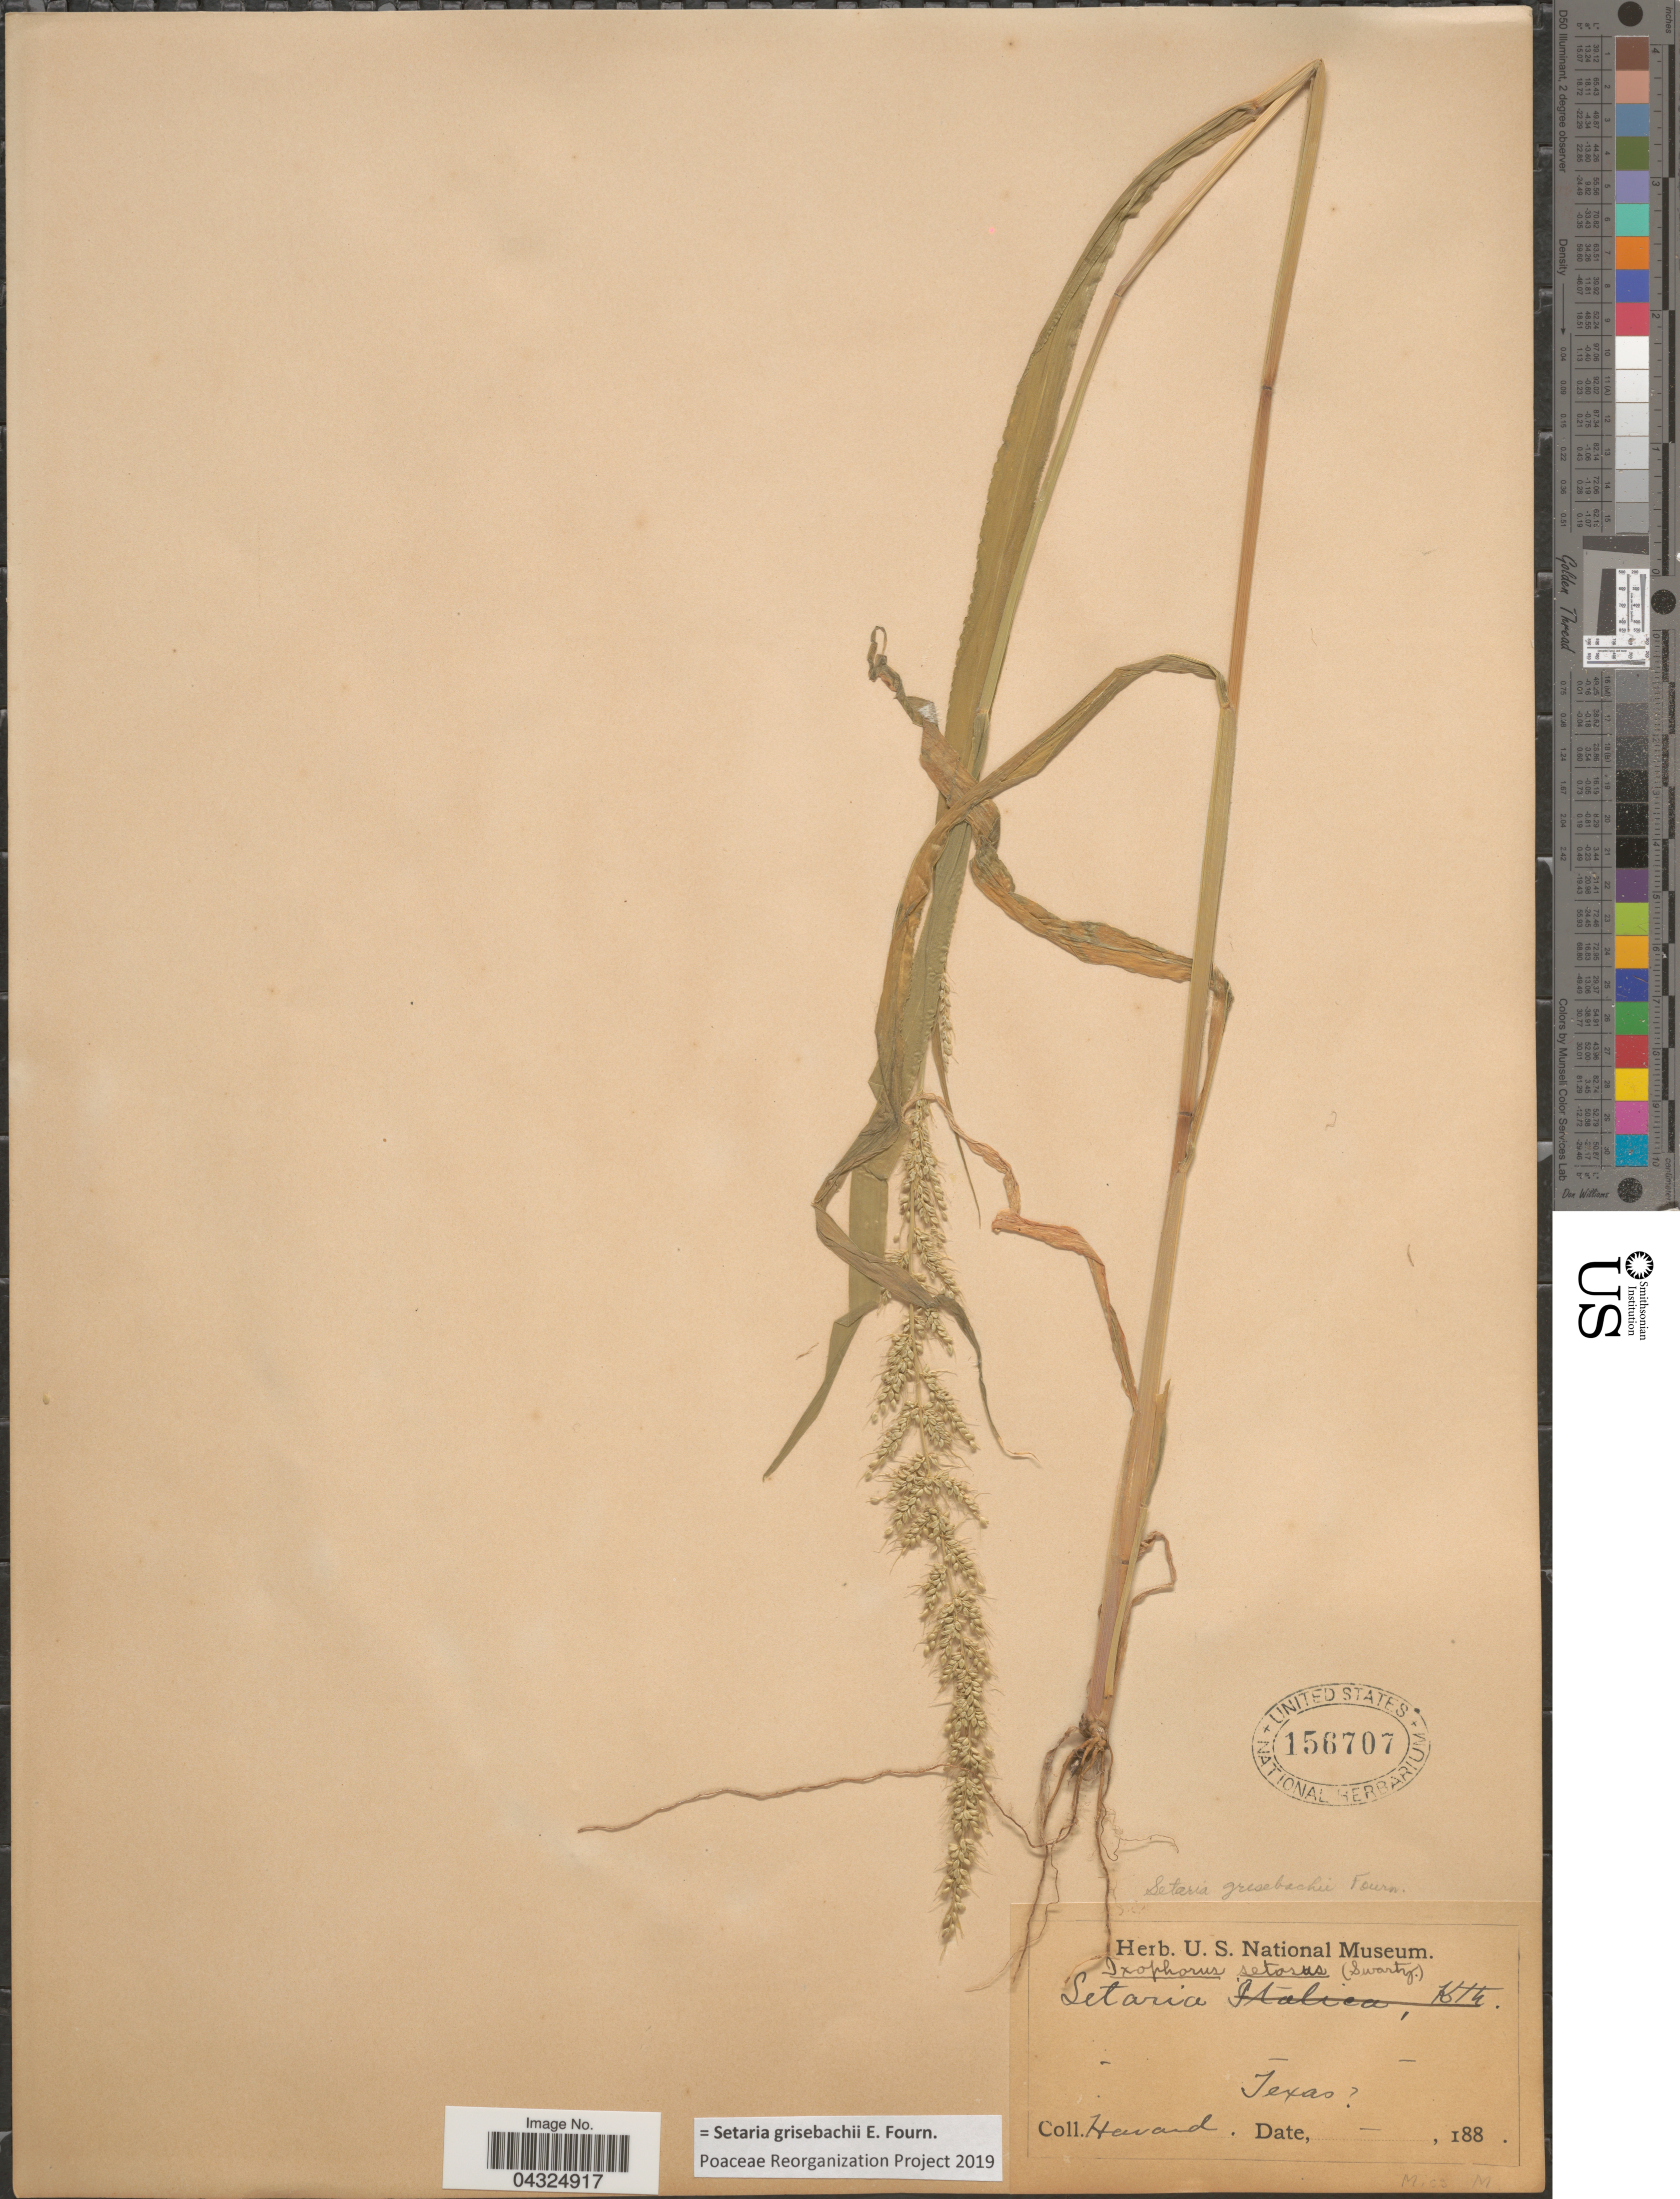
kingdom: Plantae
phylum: Tracheophyta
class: Liliopsida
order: Poales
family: Poaceae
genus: Setaria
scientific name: Setaria grisebachii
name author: E. Fourn.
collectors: Havard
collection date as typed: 188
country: United States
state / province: Texas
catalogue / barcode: US 156707